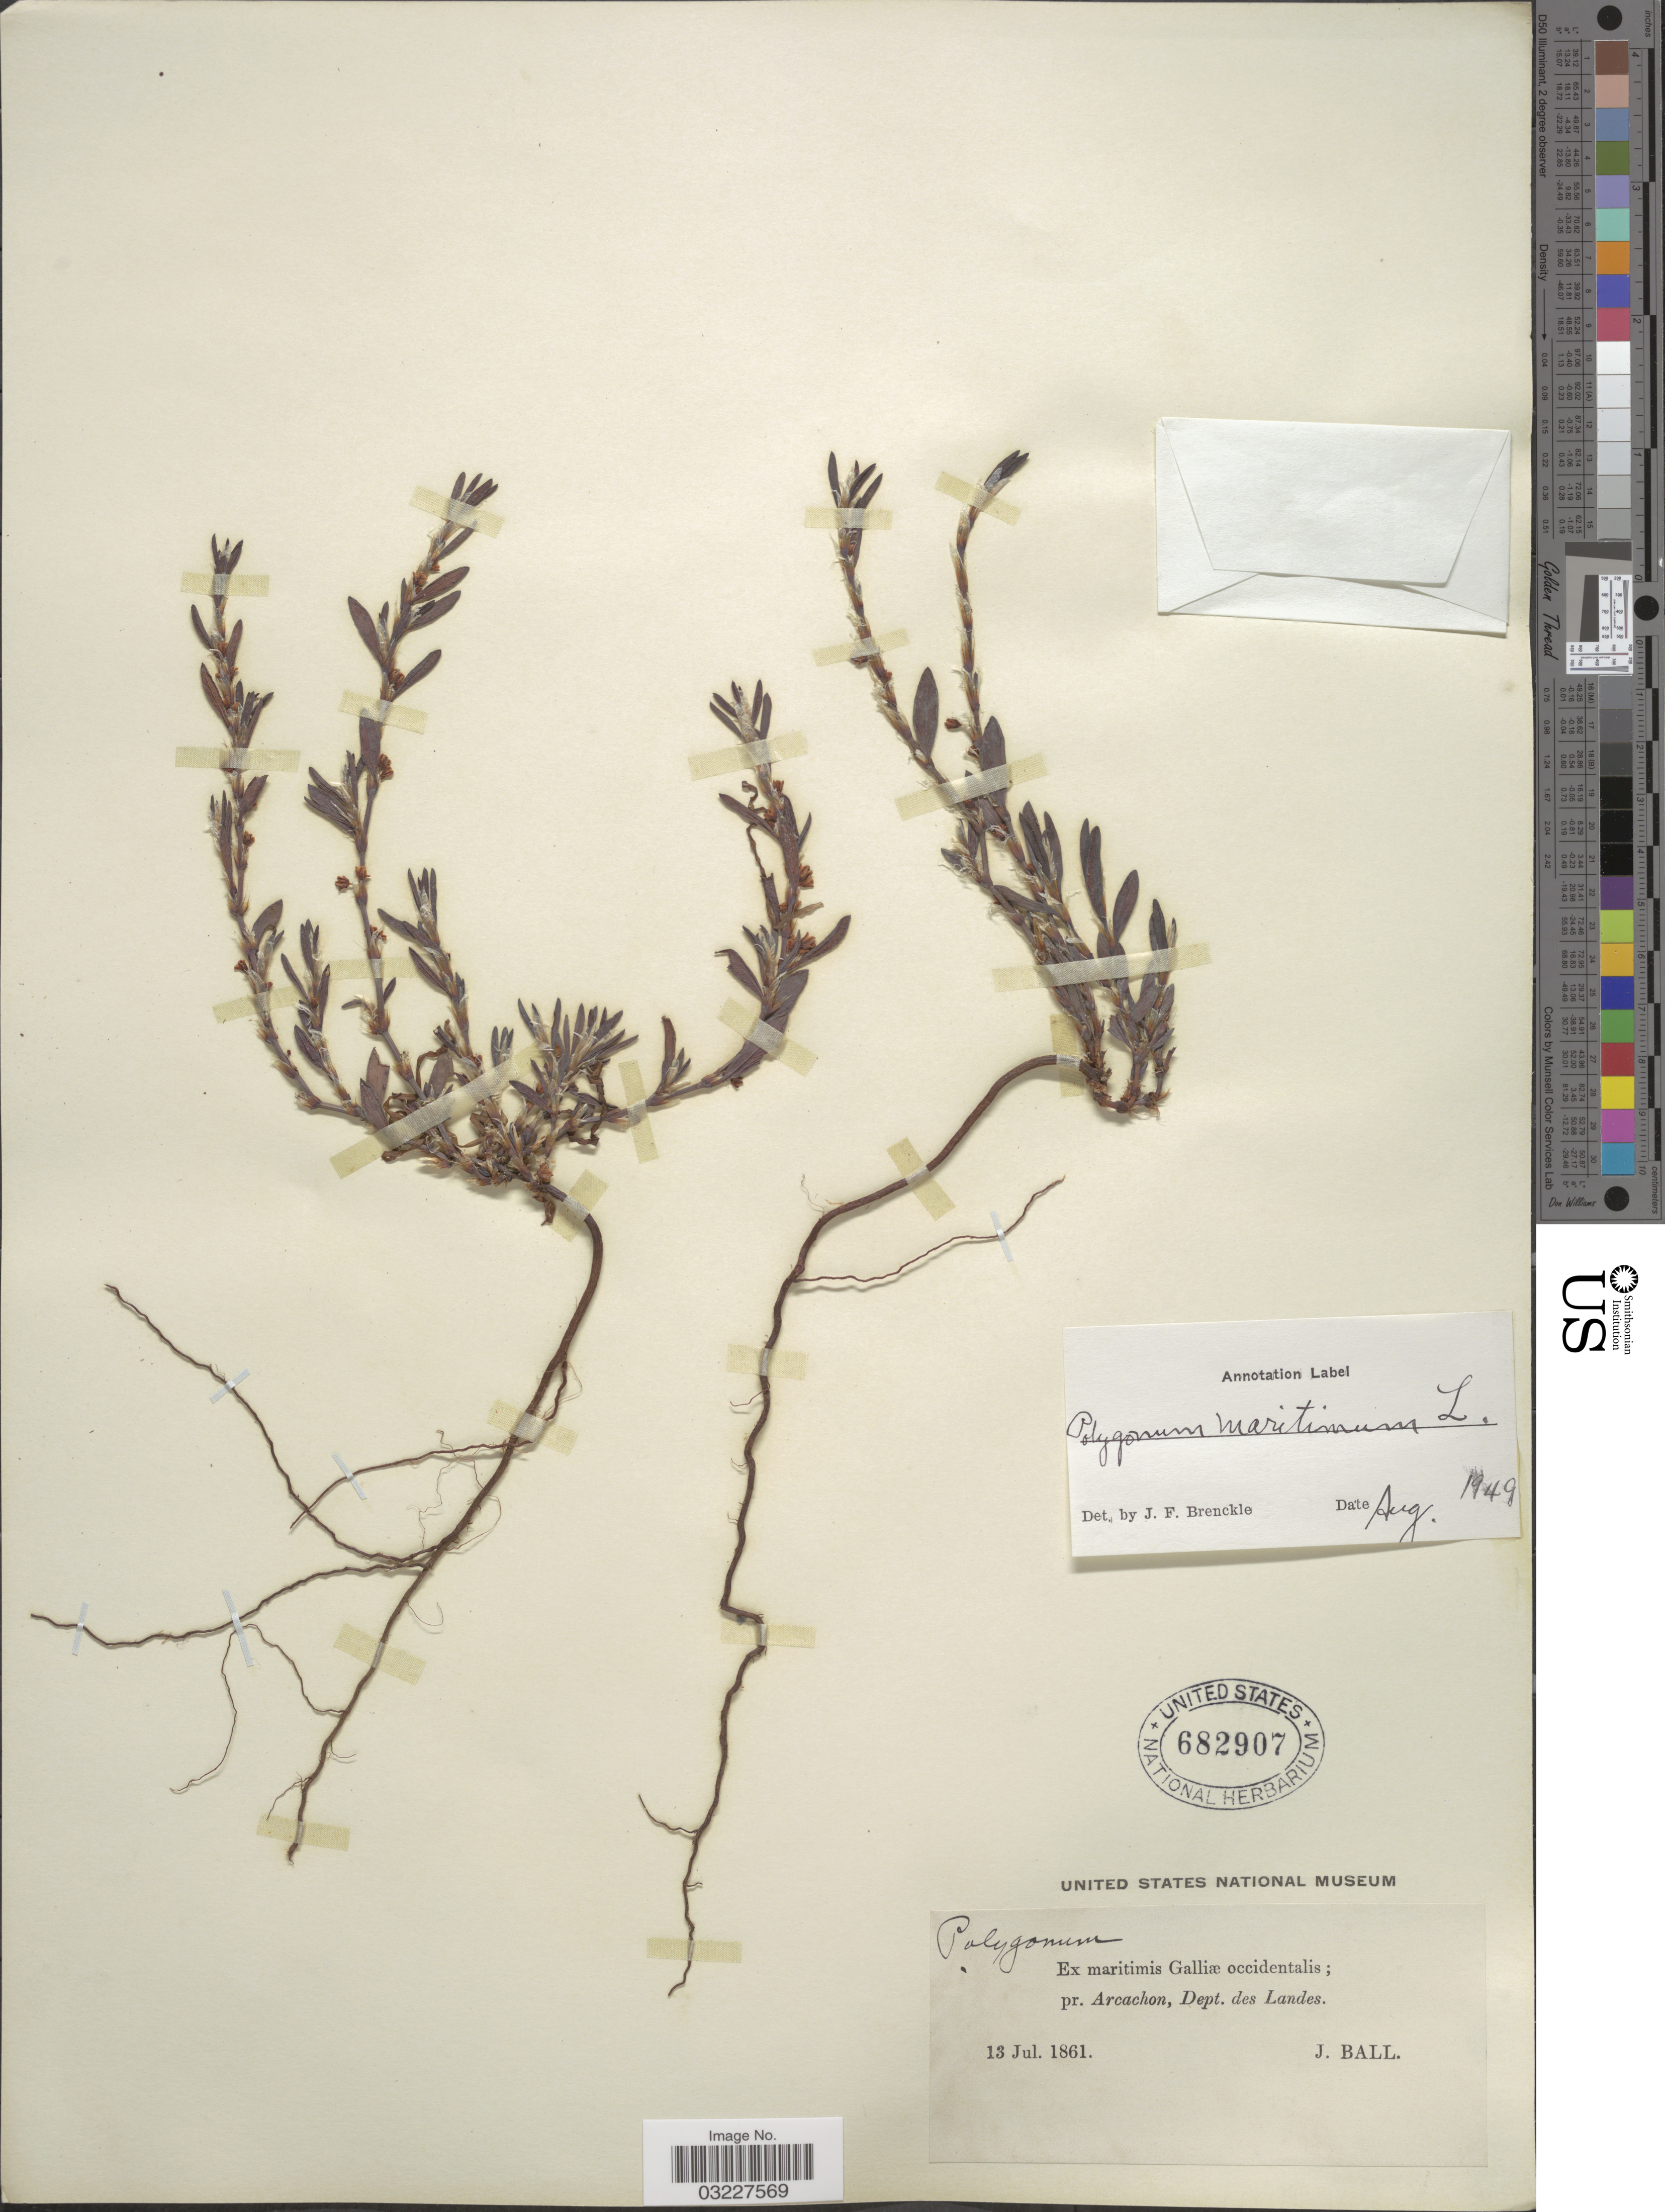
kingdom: Plantae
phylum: Tracheophyta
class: Magnoliopsida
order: Caryophyllales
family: Polygonaceae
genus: Polygonum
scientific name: Polygonum maritimum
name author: L.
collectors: J. Ball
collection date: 1861-07-13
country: France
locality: Ex maritimis Galliæ occidentalis; pr. Arcachon, Dept. des Landes.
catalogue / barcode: US 682907